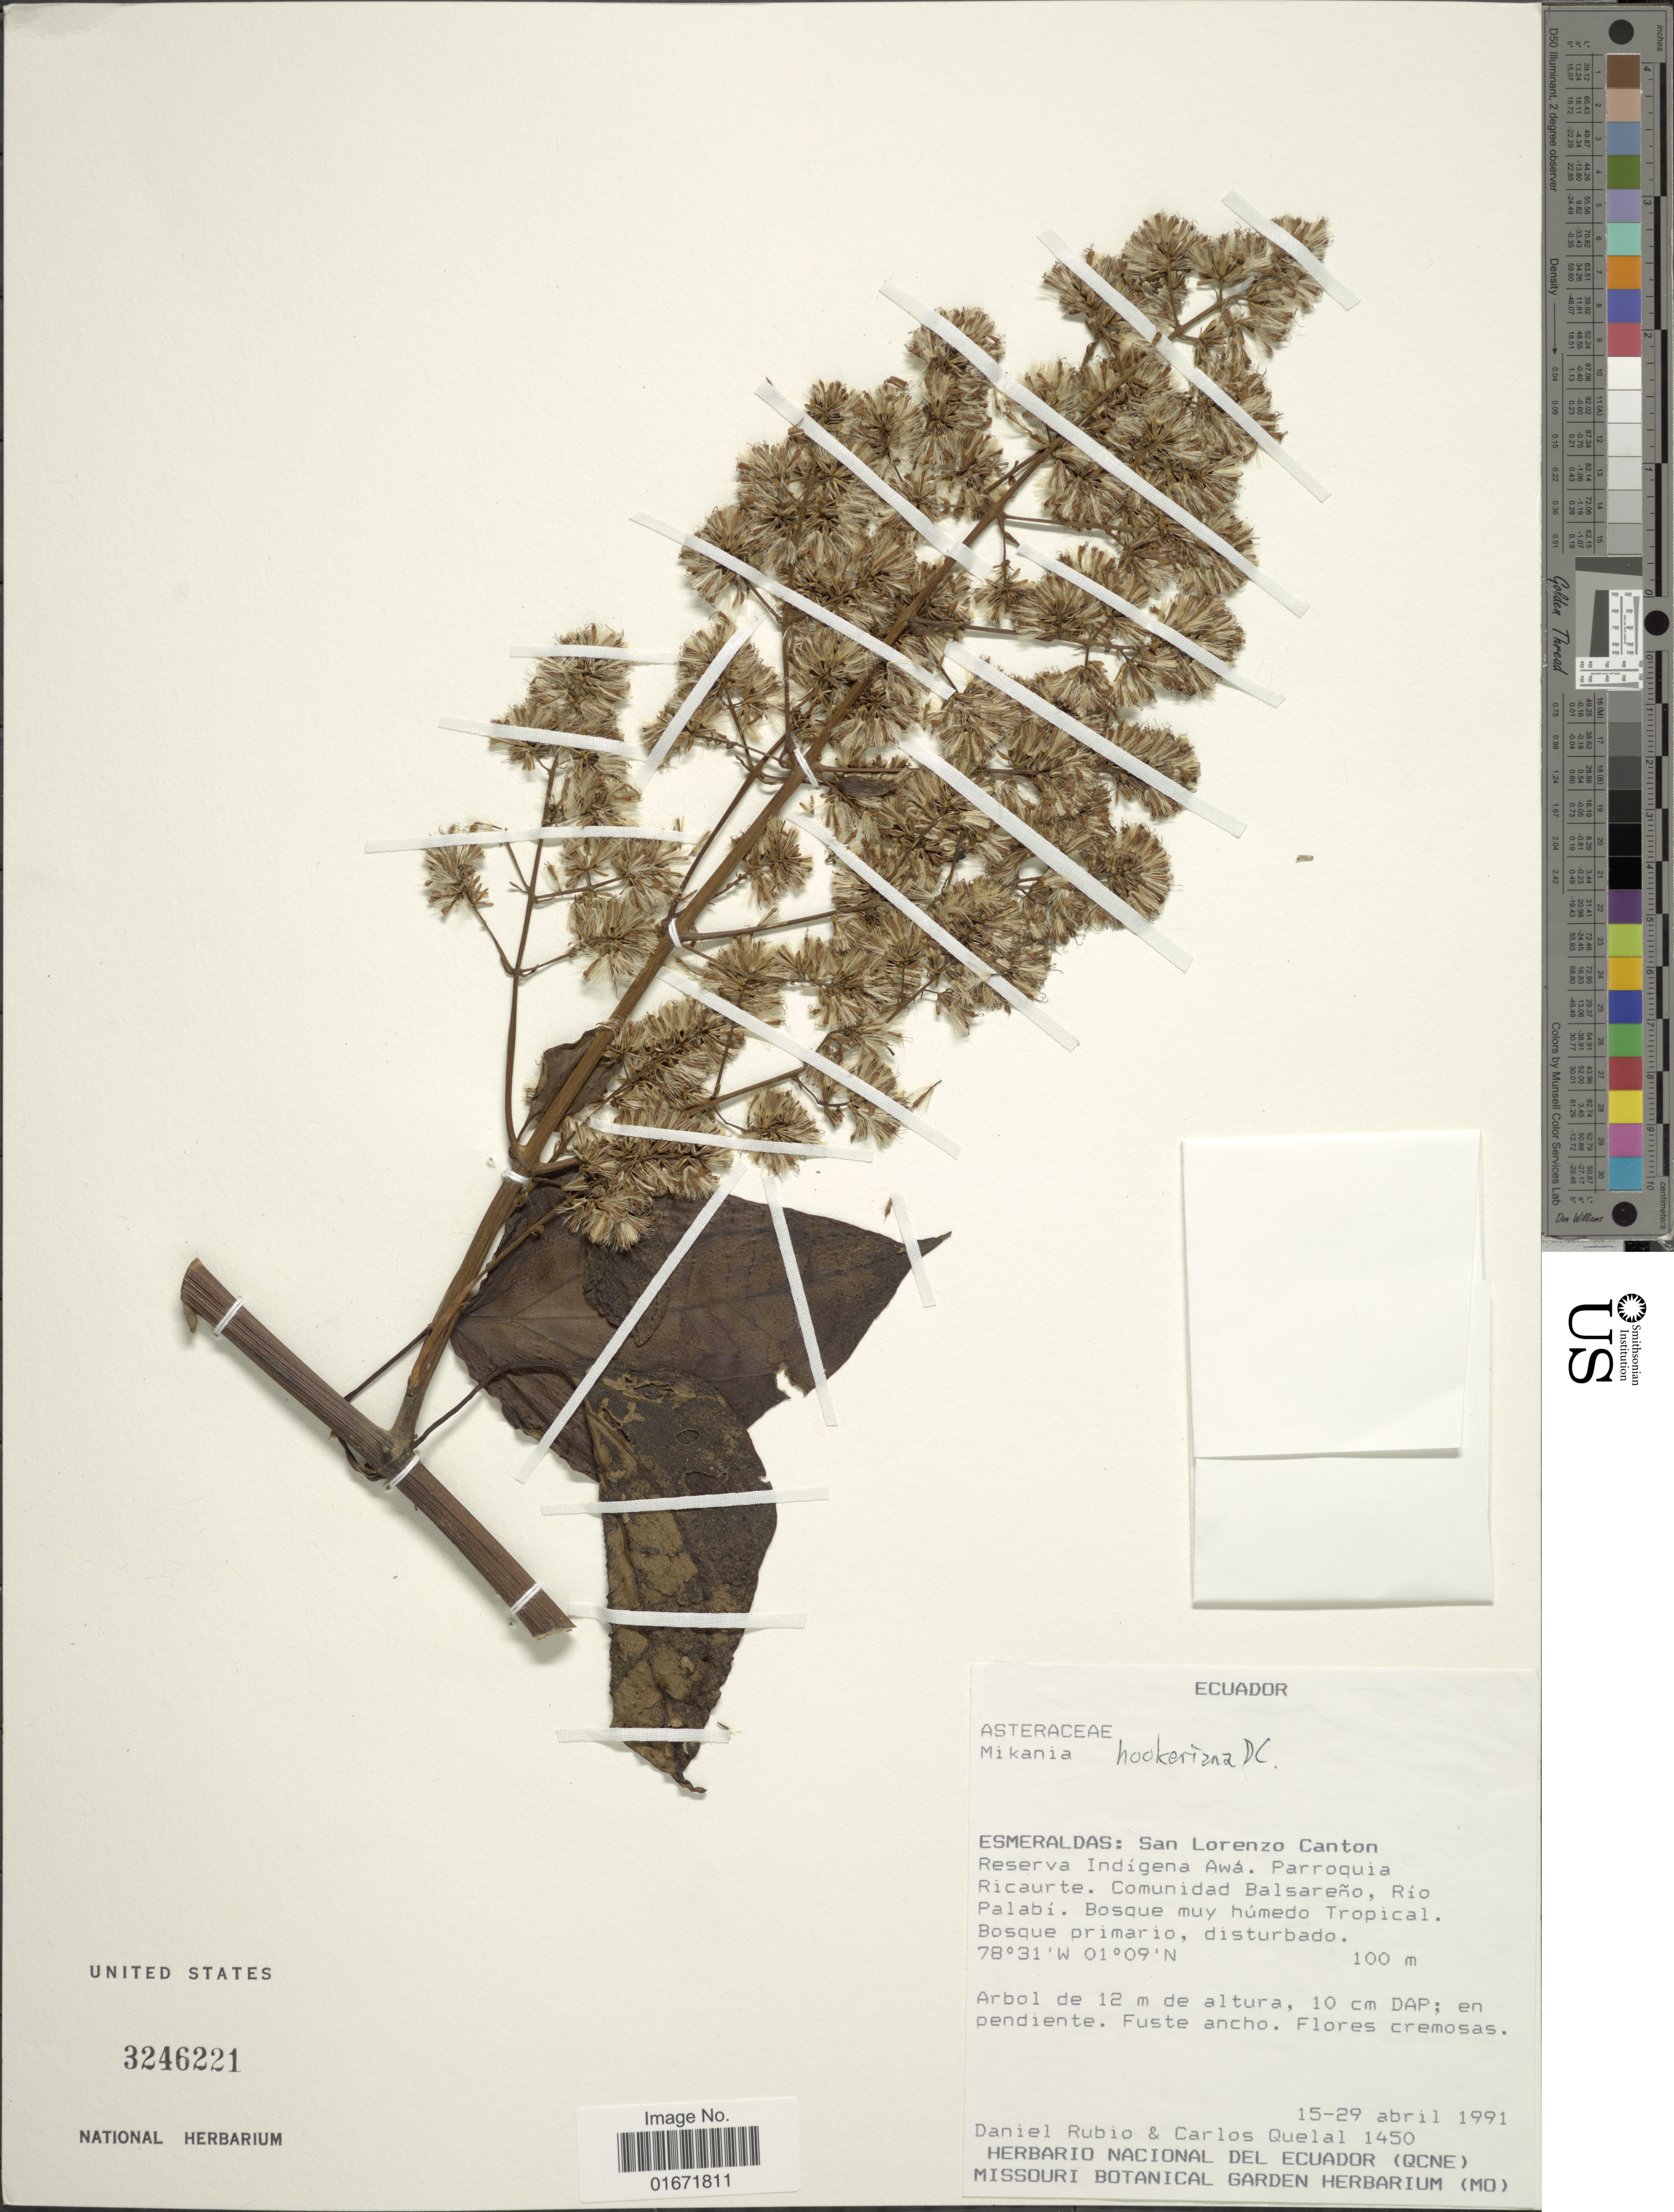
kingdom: Plantae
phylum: Tracheophyta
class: Magnoliopsida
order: Asterales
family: Asteraceae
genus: Mikania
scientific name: Mikania hookeriana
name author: DC.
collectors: D. Rubio & C. Quelal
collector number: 1450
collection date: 1991-04-15/1991-04-29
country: Ecuador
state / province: Esmeraldas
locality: Esmeraldas: San Lorenzo Canton. Reserva Indígena Awá. Parroquia Ricaurte. Comunidad Balsareño, Rio Palabi. Bosque muy húmedo Tropical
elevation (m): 100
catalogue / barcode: US 3246221